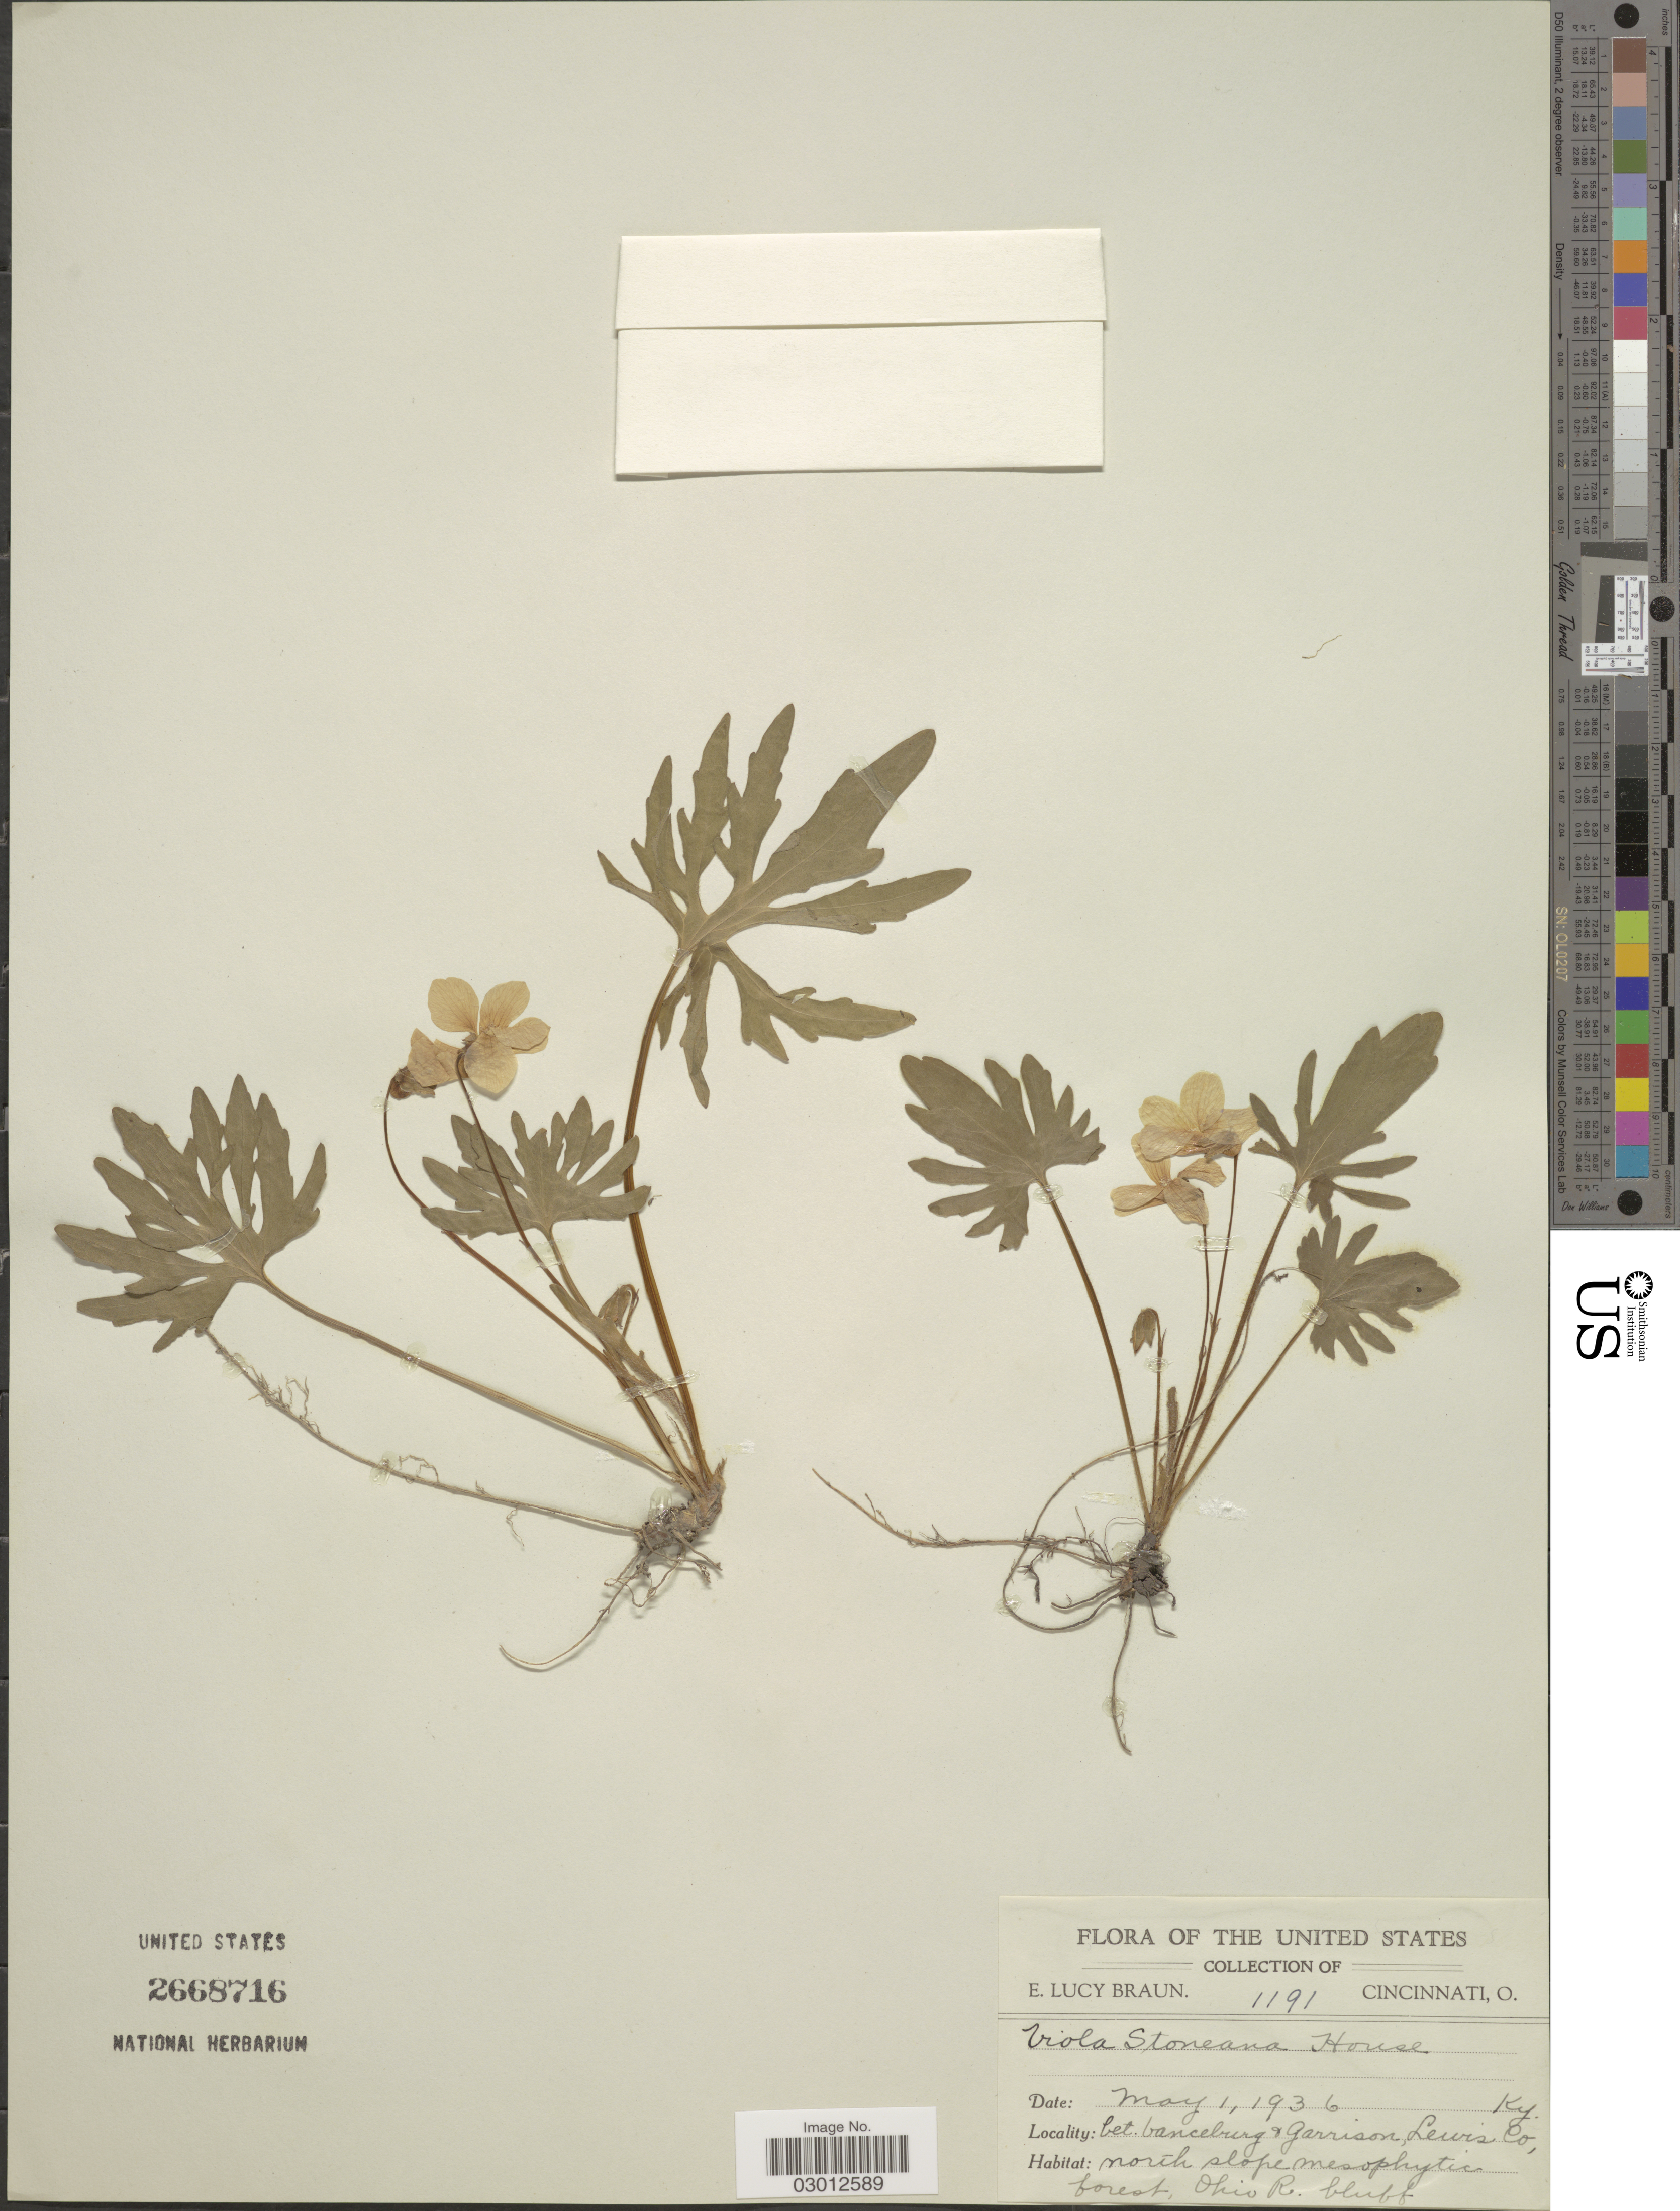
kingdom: Plantae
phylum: Tracheophyta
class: Magnoliopsida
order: Malpighiales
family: Violaceae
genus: Viola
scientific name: Viola palmata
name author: L.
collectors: E. L. Braun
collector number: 1191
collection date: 1936-05-01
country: United States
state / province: Kentucky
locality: Bet. banceburg & Garrison, Lewis Co. Ohio R. bluff.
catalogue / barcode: US 2668716